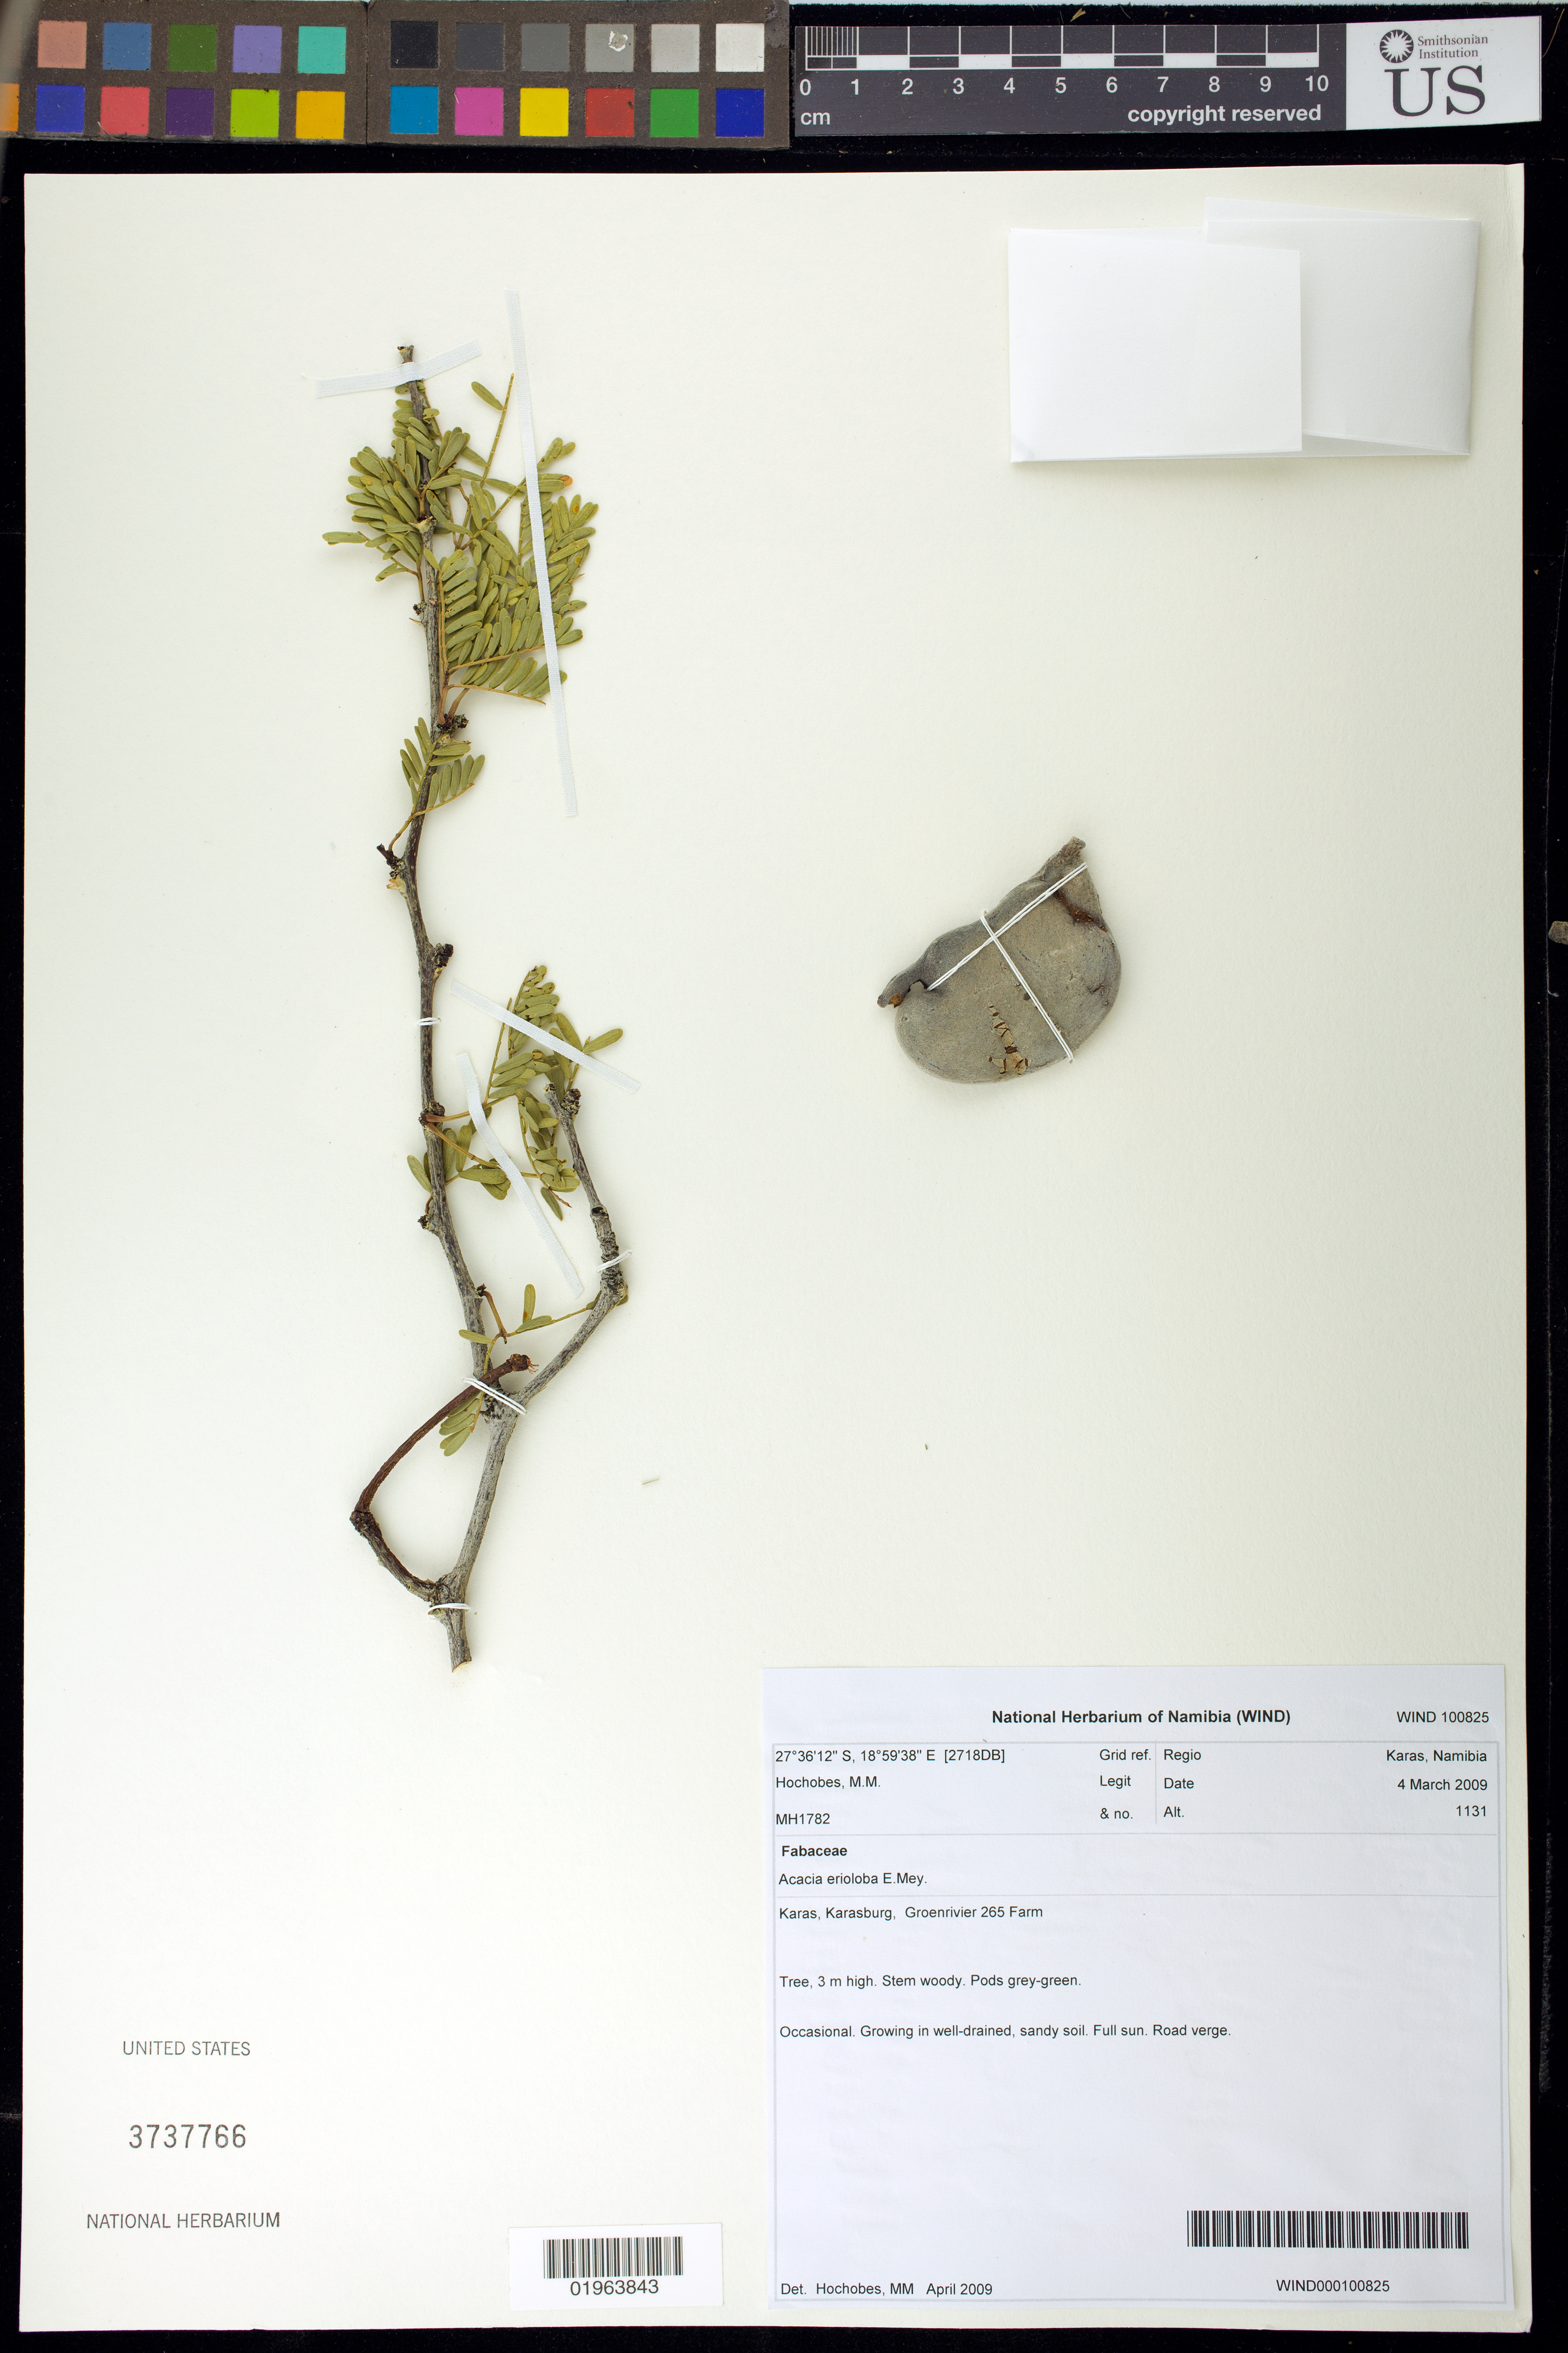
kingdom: Plantae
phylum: Tracheophyta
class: Magnoliopsida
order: Fabales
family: Fabaceae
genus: Vachellia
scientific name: Vachellia erioloba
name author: (E. Mey.) P.J.H. Hurter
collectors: M. Hochobes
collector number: MH1782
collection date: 2009-03-04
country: Namibia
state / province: Karas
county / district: Karasburg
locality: Groenriver 265 Farm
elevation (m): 1131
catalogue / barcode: US 3737766